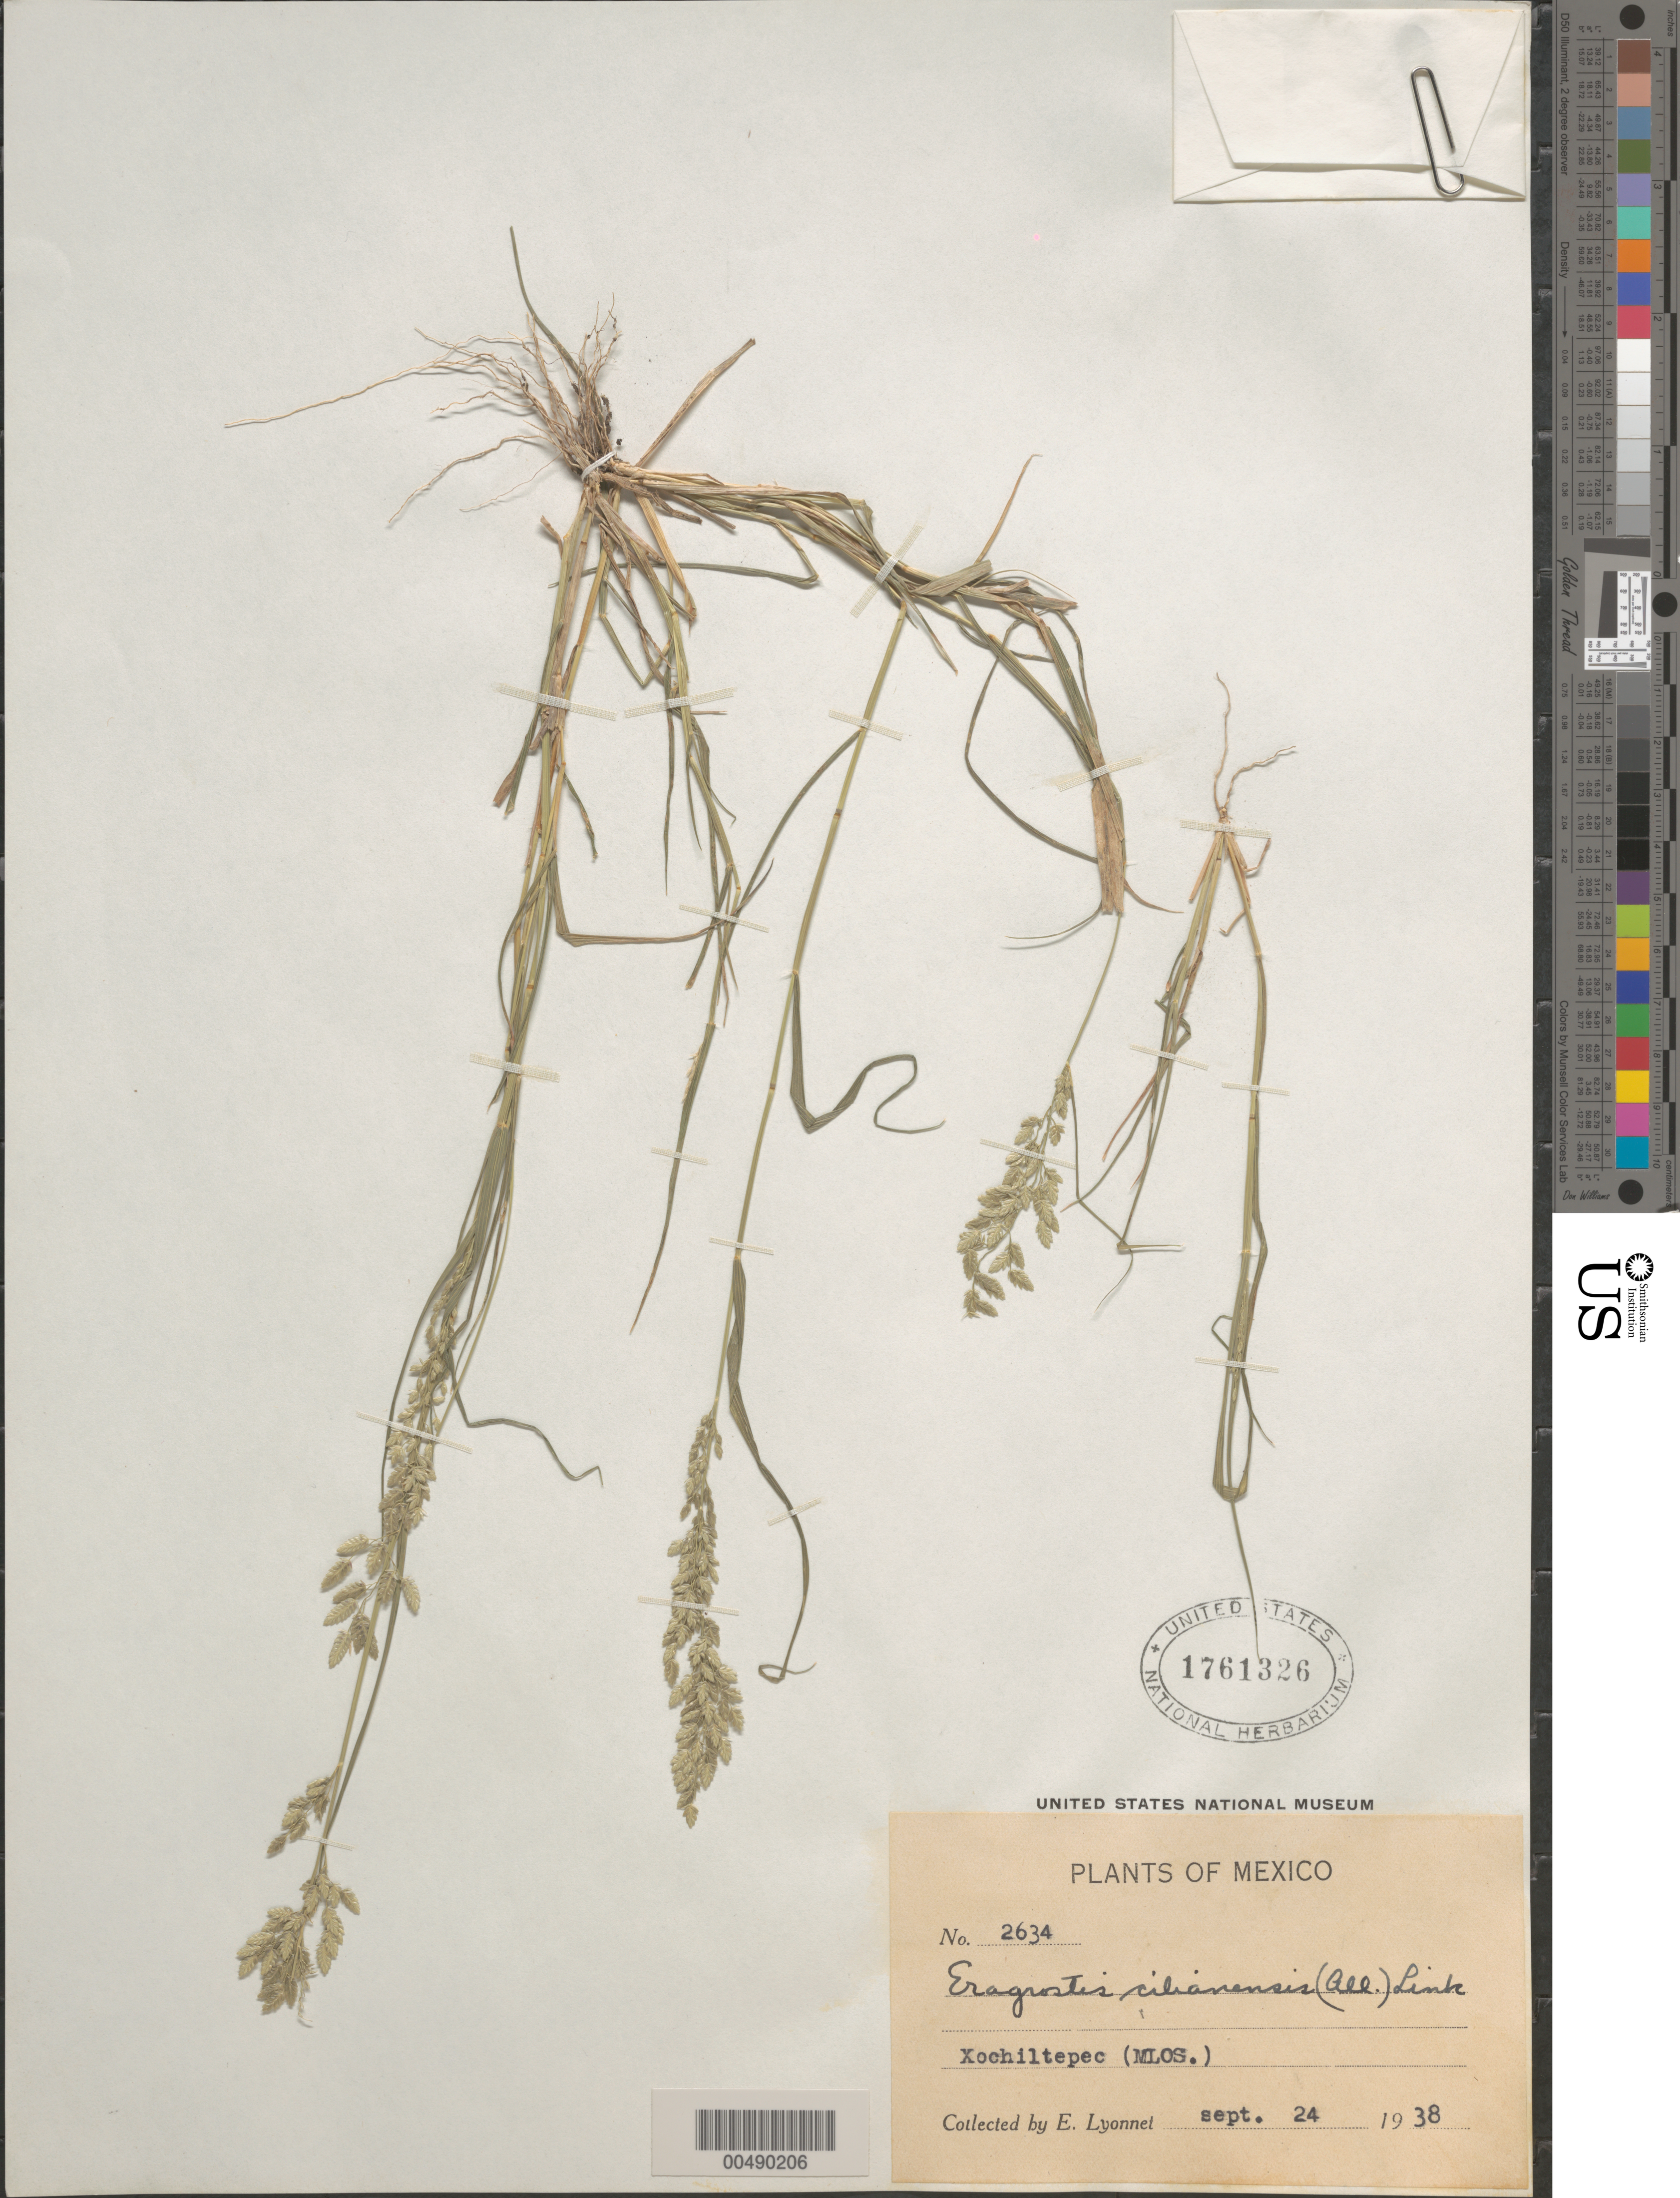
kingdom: Plantae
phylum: Tracheophyta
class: Liliopsida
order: Poales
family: Poaceae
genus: Eragrostis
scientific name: Eragrostis cilianensis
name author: (Bellardi) Vignolo ex Janch.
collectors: Bro. E. Lyonnet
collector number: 2634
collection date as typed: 24 Sep 1938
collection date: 1938-09-24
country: Mexico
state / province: Morelos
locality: Xochiltepec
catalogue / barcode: US 1761326